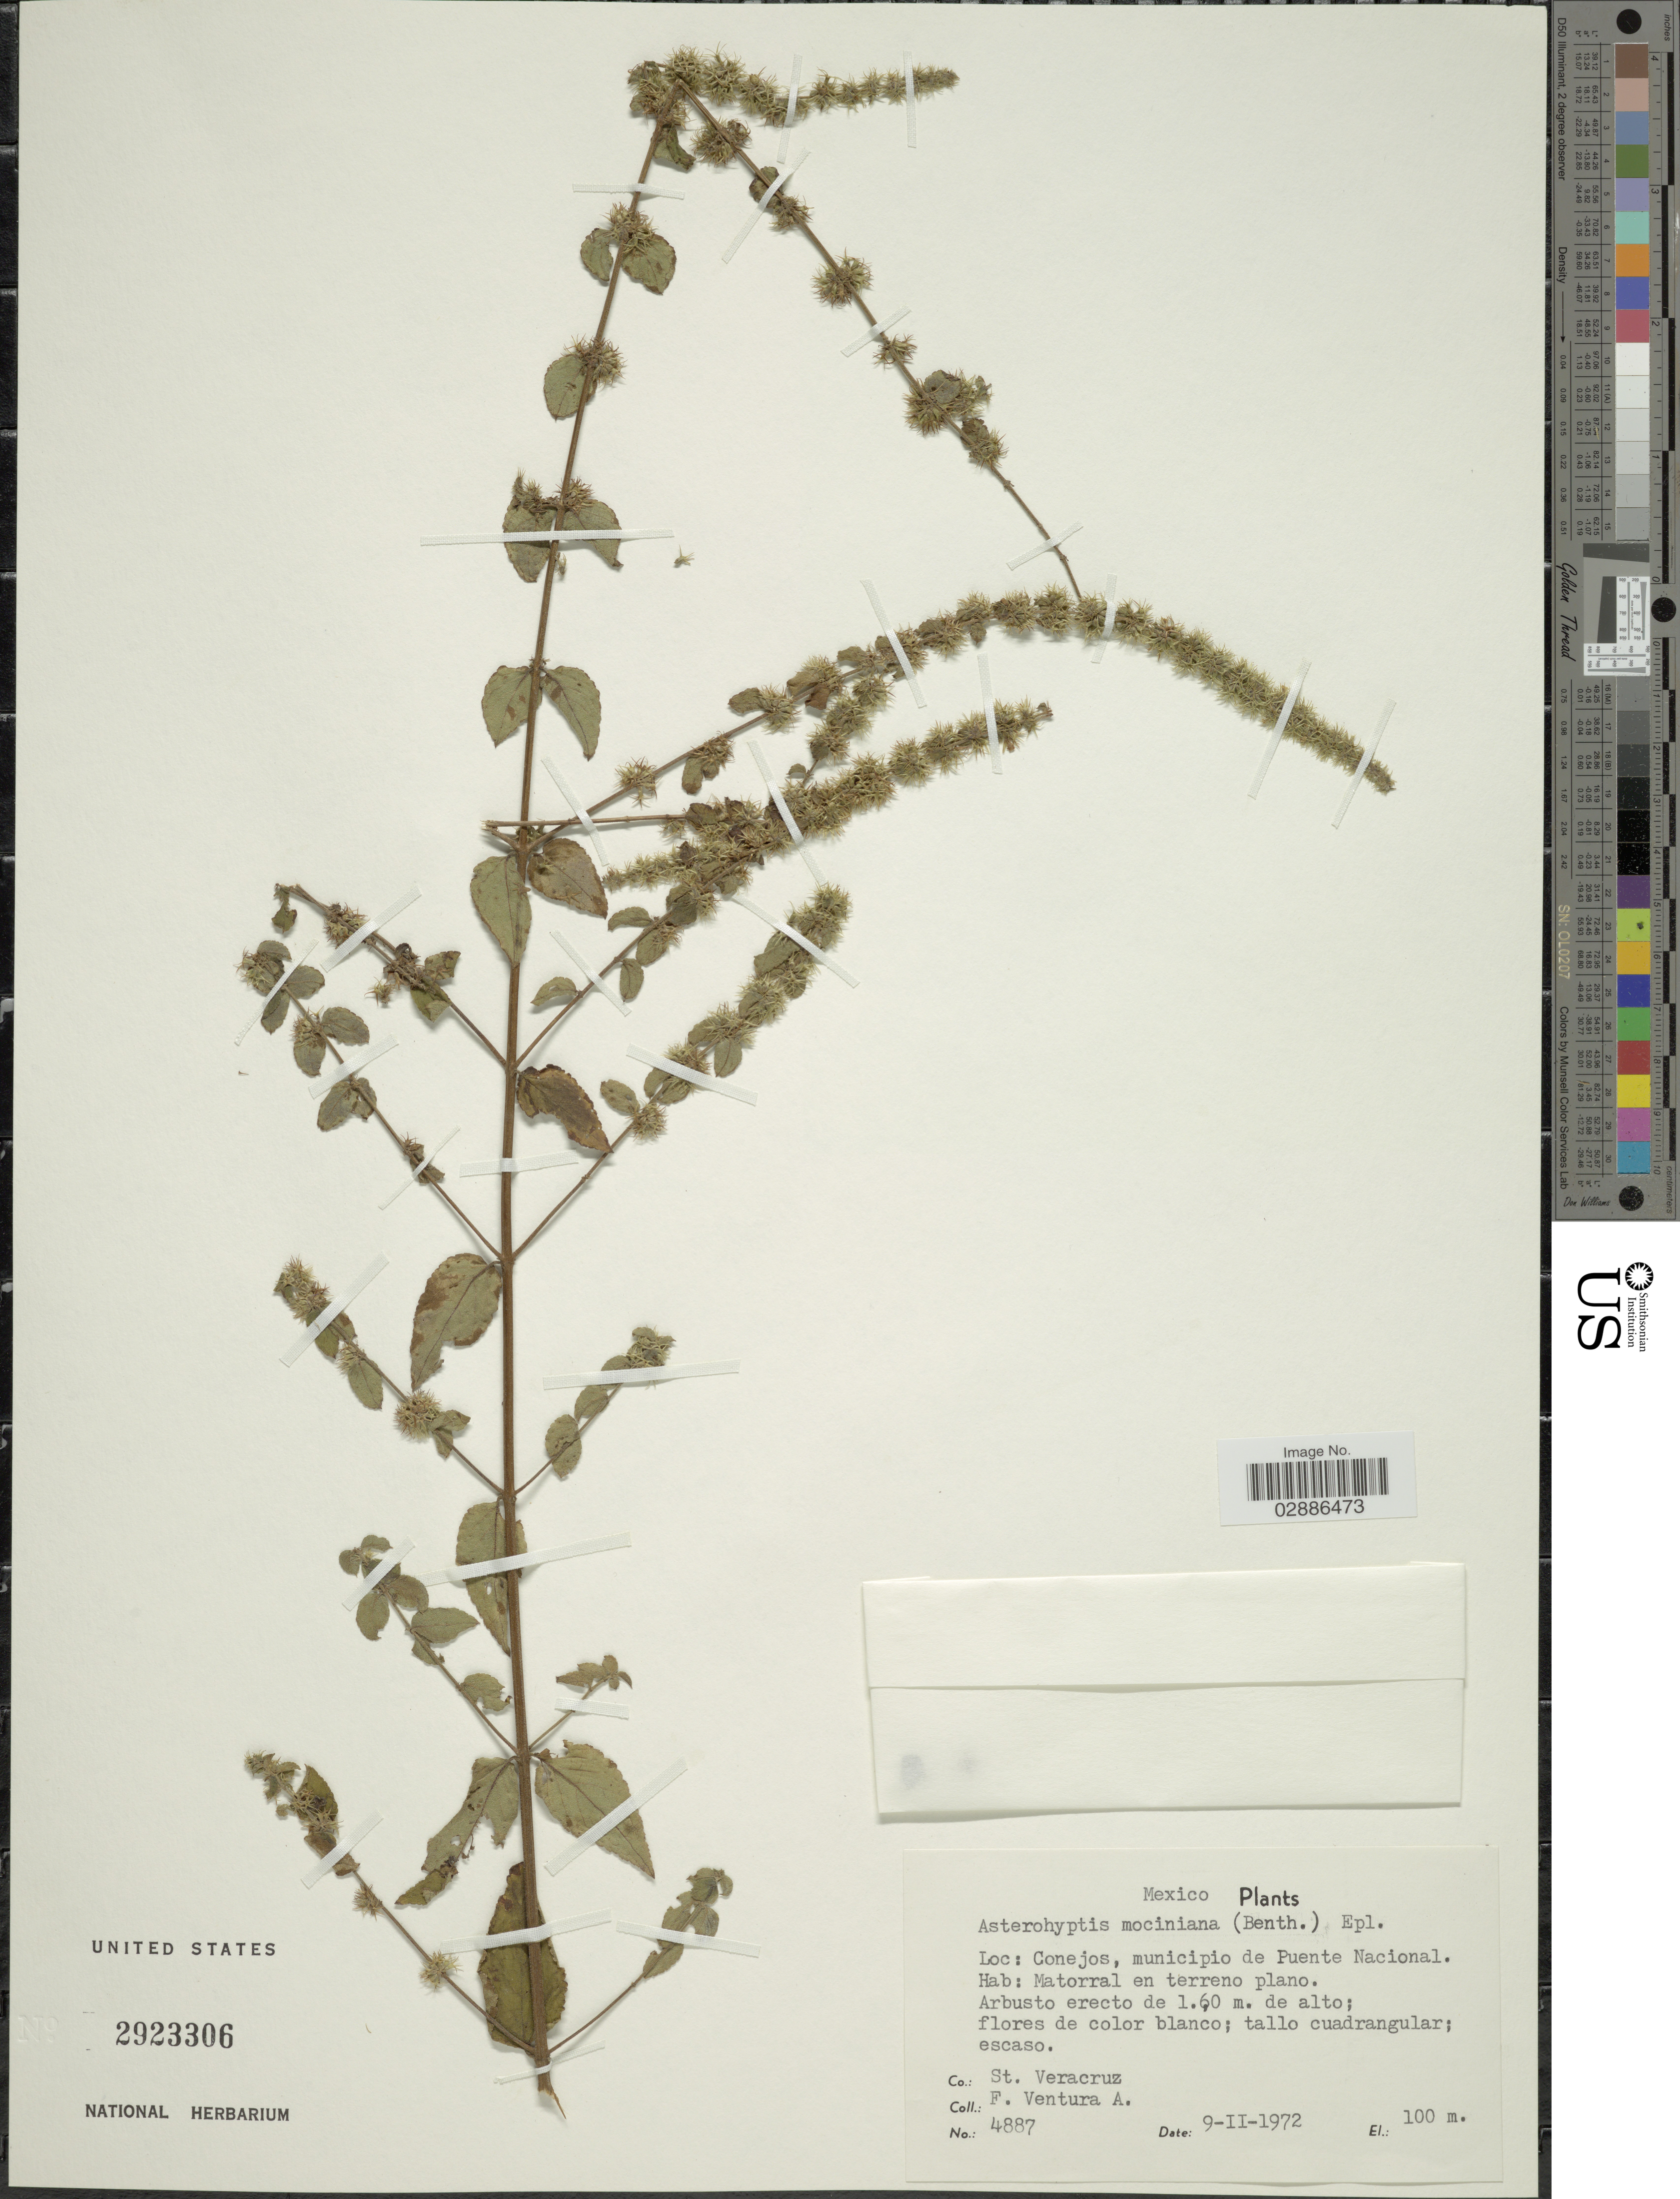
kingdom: Plantae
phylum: Tracheophyta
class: Magnoliopsida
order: Lamiales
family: Lamiaceae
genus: Asterohyptis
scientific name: Asterohyptis mociniana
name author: (Benth.) Epling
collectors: F. Ventura A.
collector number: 4887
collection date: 1972-02-09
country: Mexico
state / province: Veracruz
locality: Conejos, municipio de Puente Nacional, St. Veracruz.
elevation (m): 100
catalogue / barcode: US 2923306